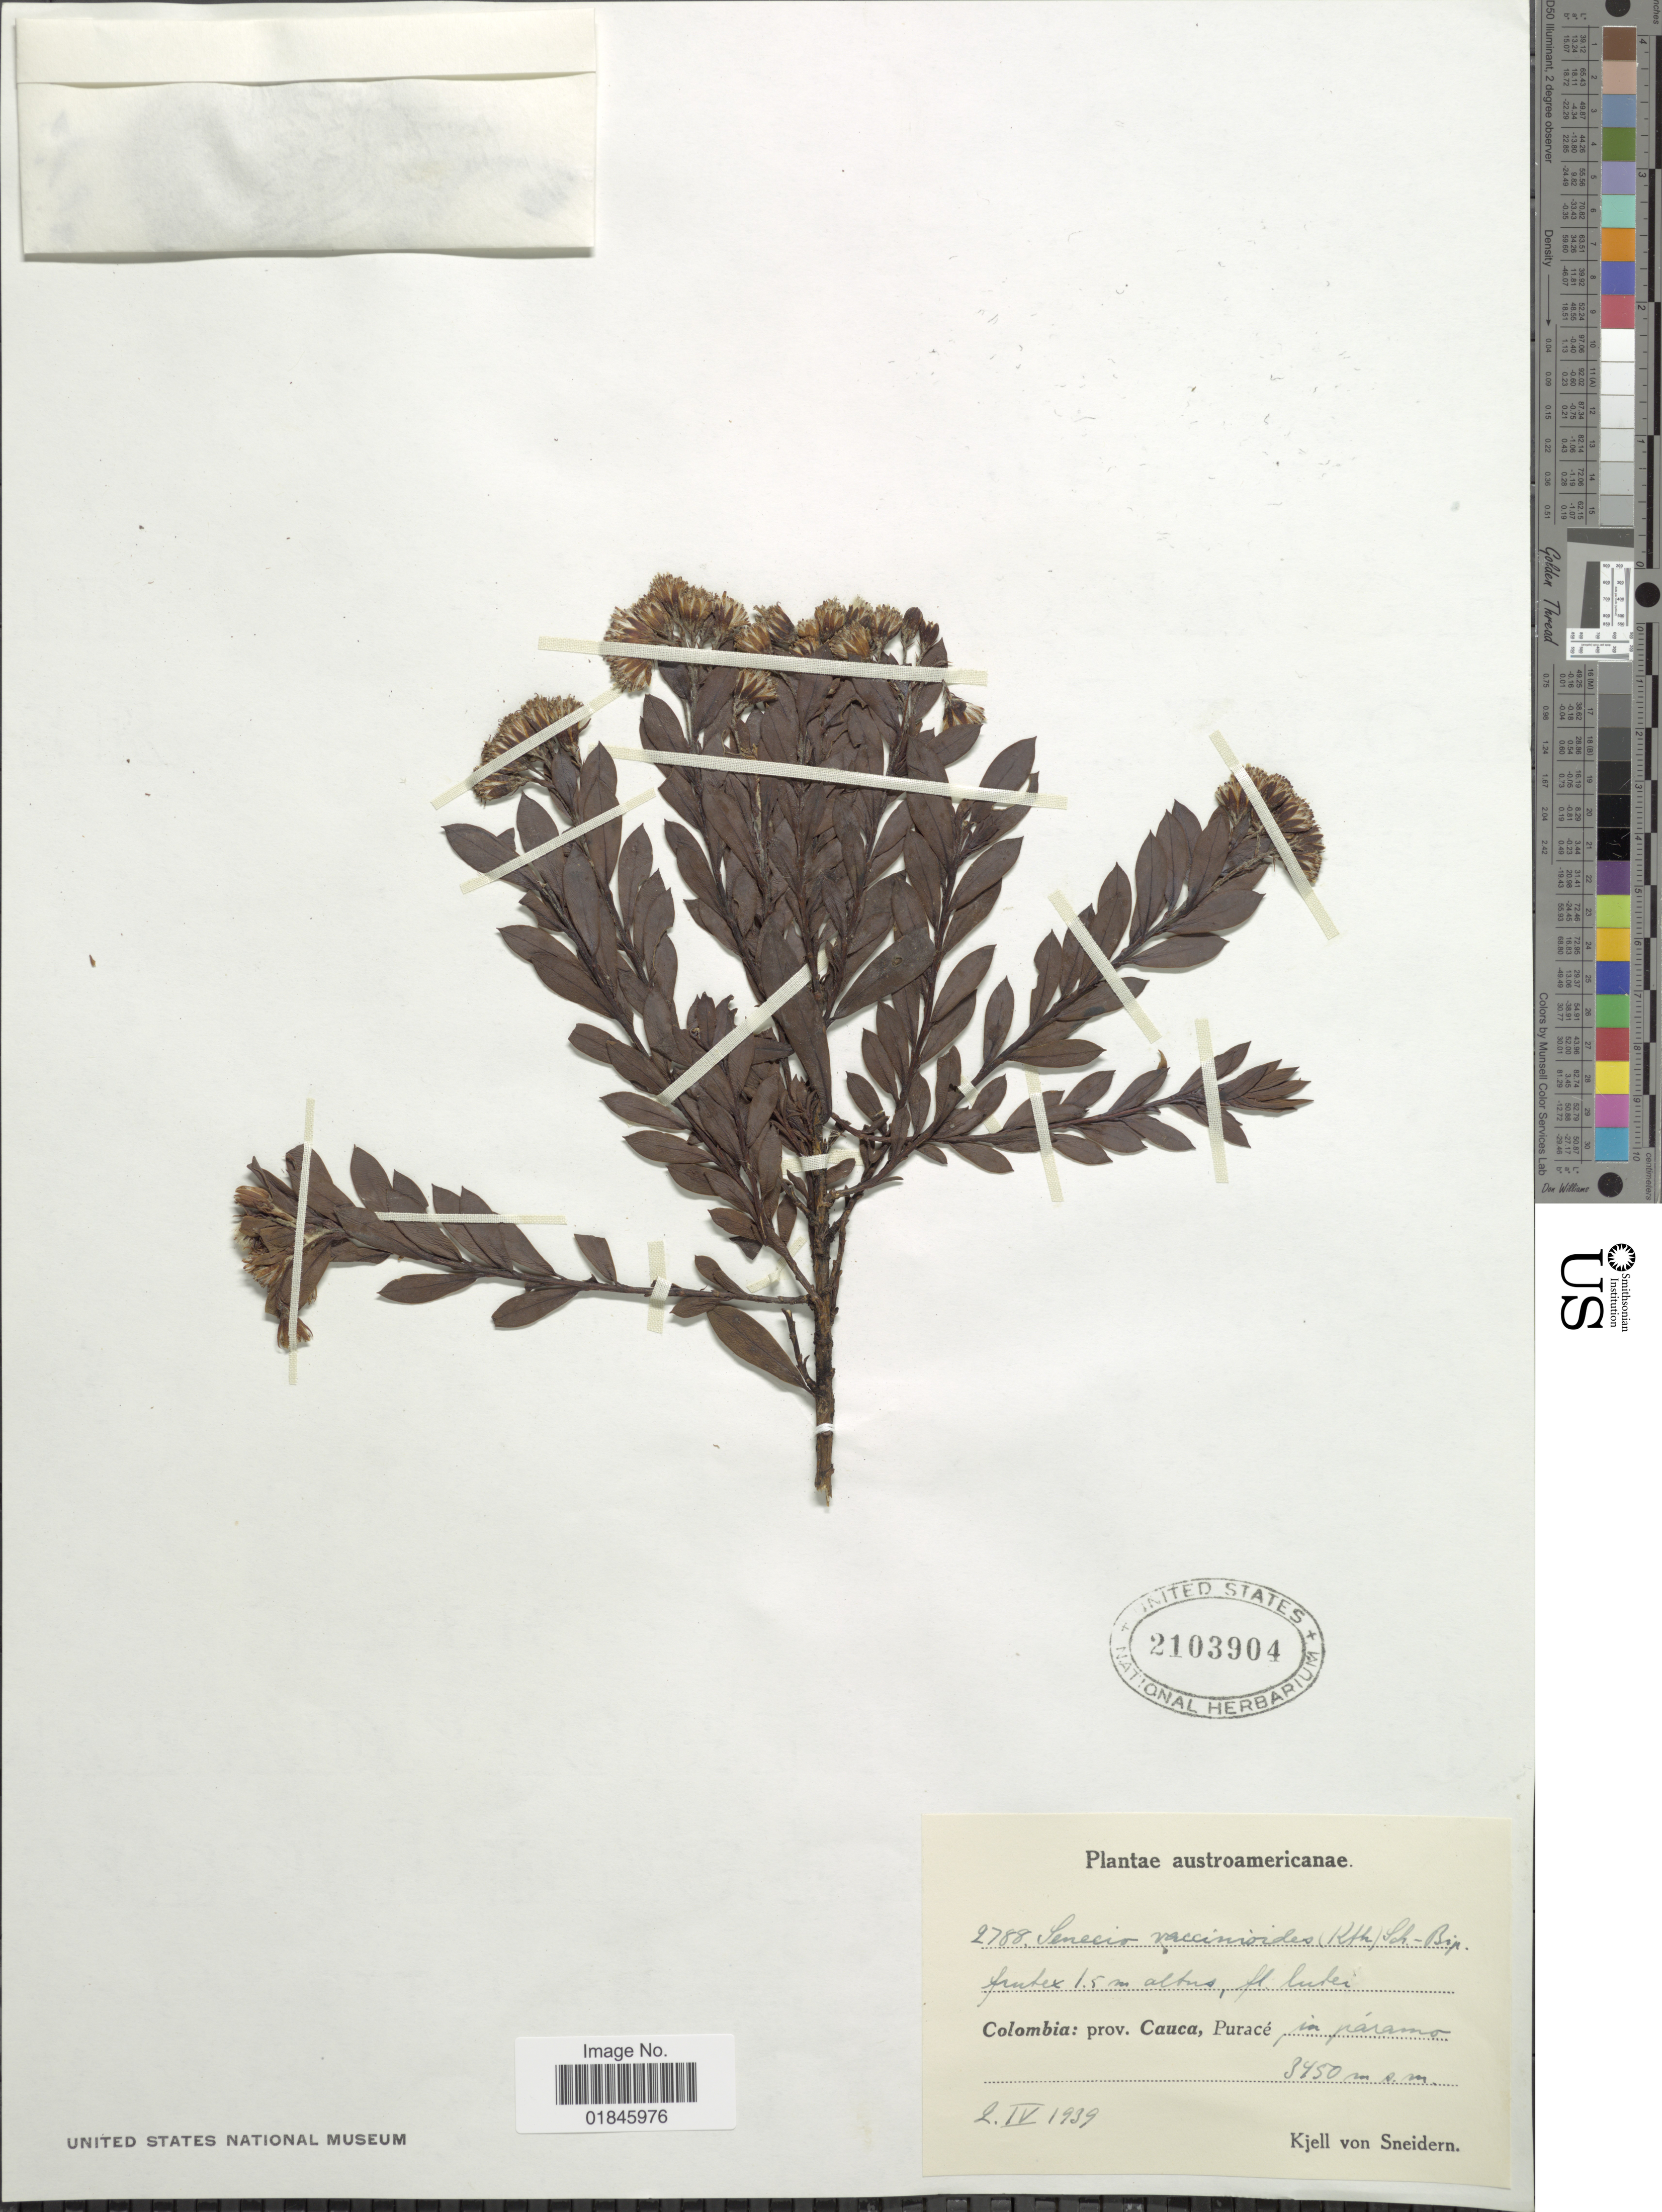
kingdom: Plantae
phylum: Tracheophyta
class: Magnoliopsida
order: Asterales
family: Asteraceae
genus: Pentacalia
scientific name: Pentacalia vaccinioides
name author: (Kunth) Cuatrec.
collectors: K. von Sneidern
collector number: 2788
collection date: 1939-04-02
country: Colombia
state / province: Cauca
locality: Colombia: prov. Cauca, Puracé, in paramo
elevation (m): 3450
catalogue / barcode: US 2103904